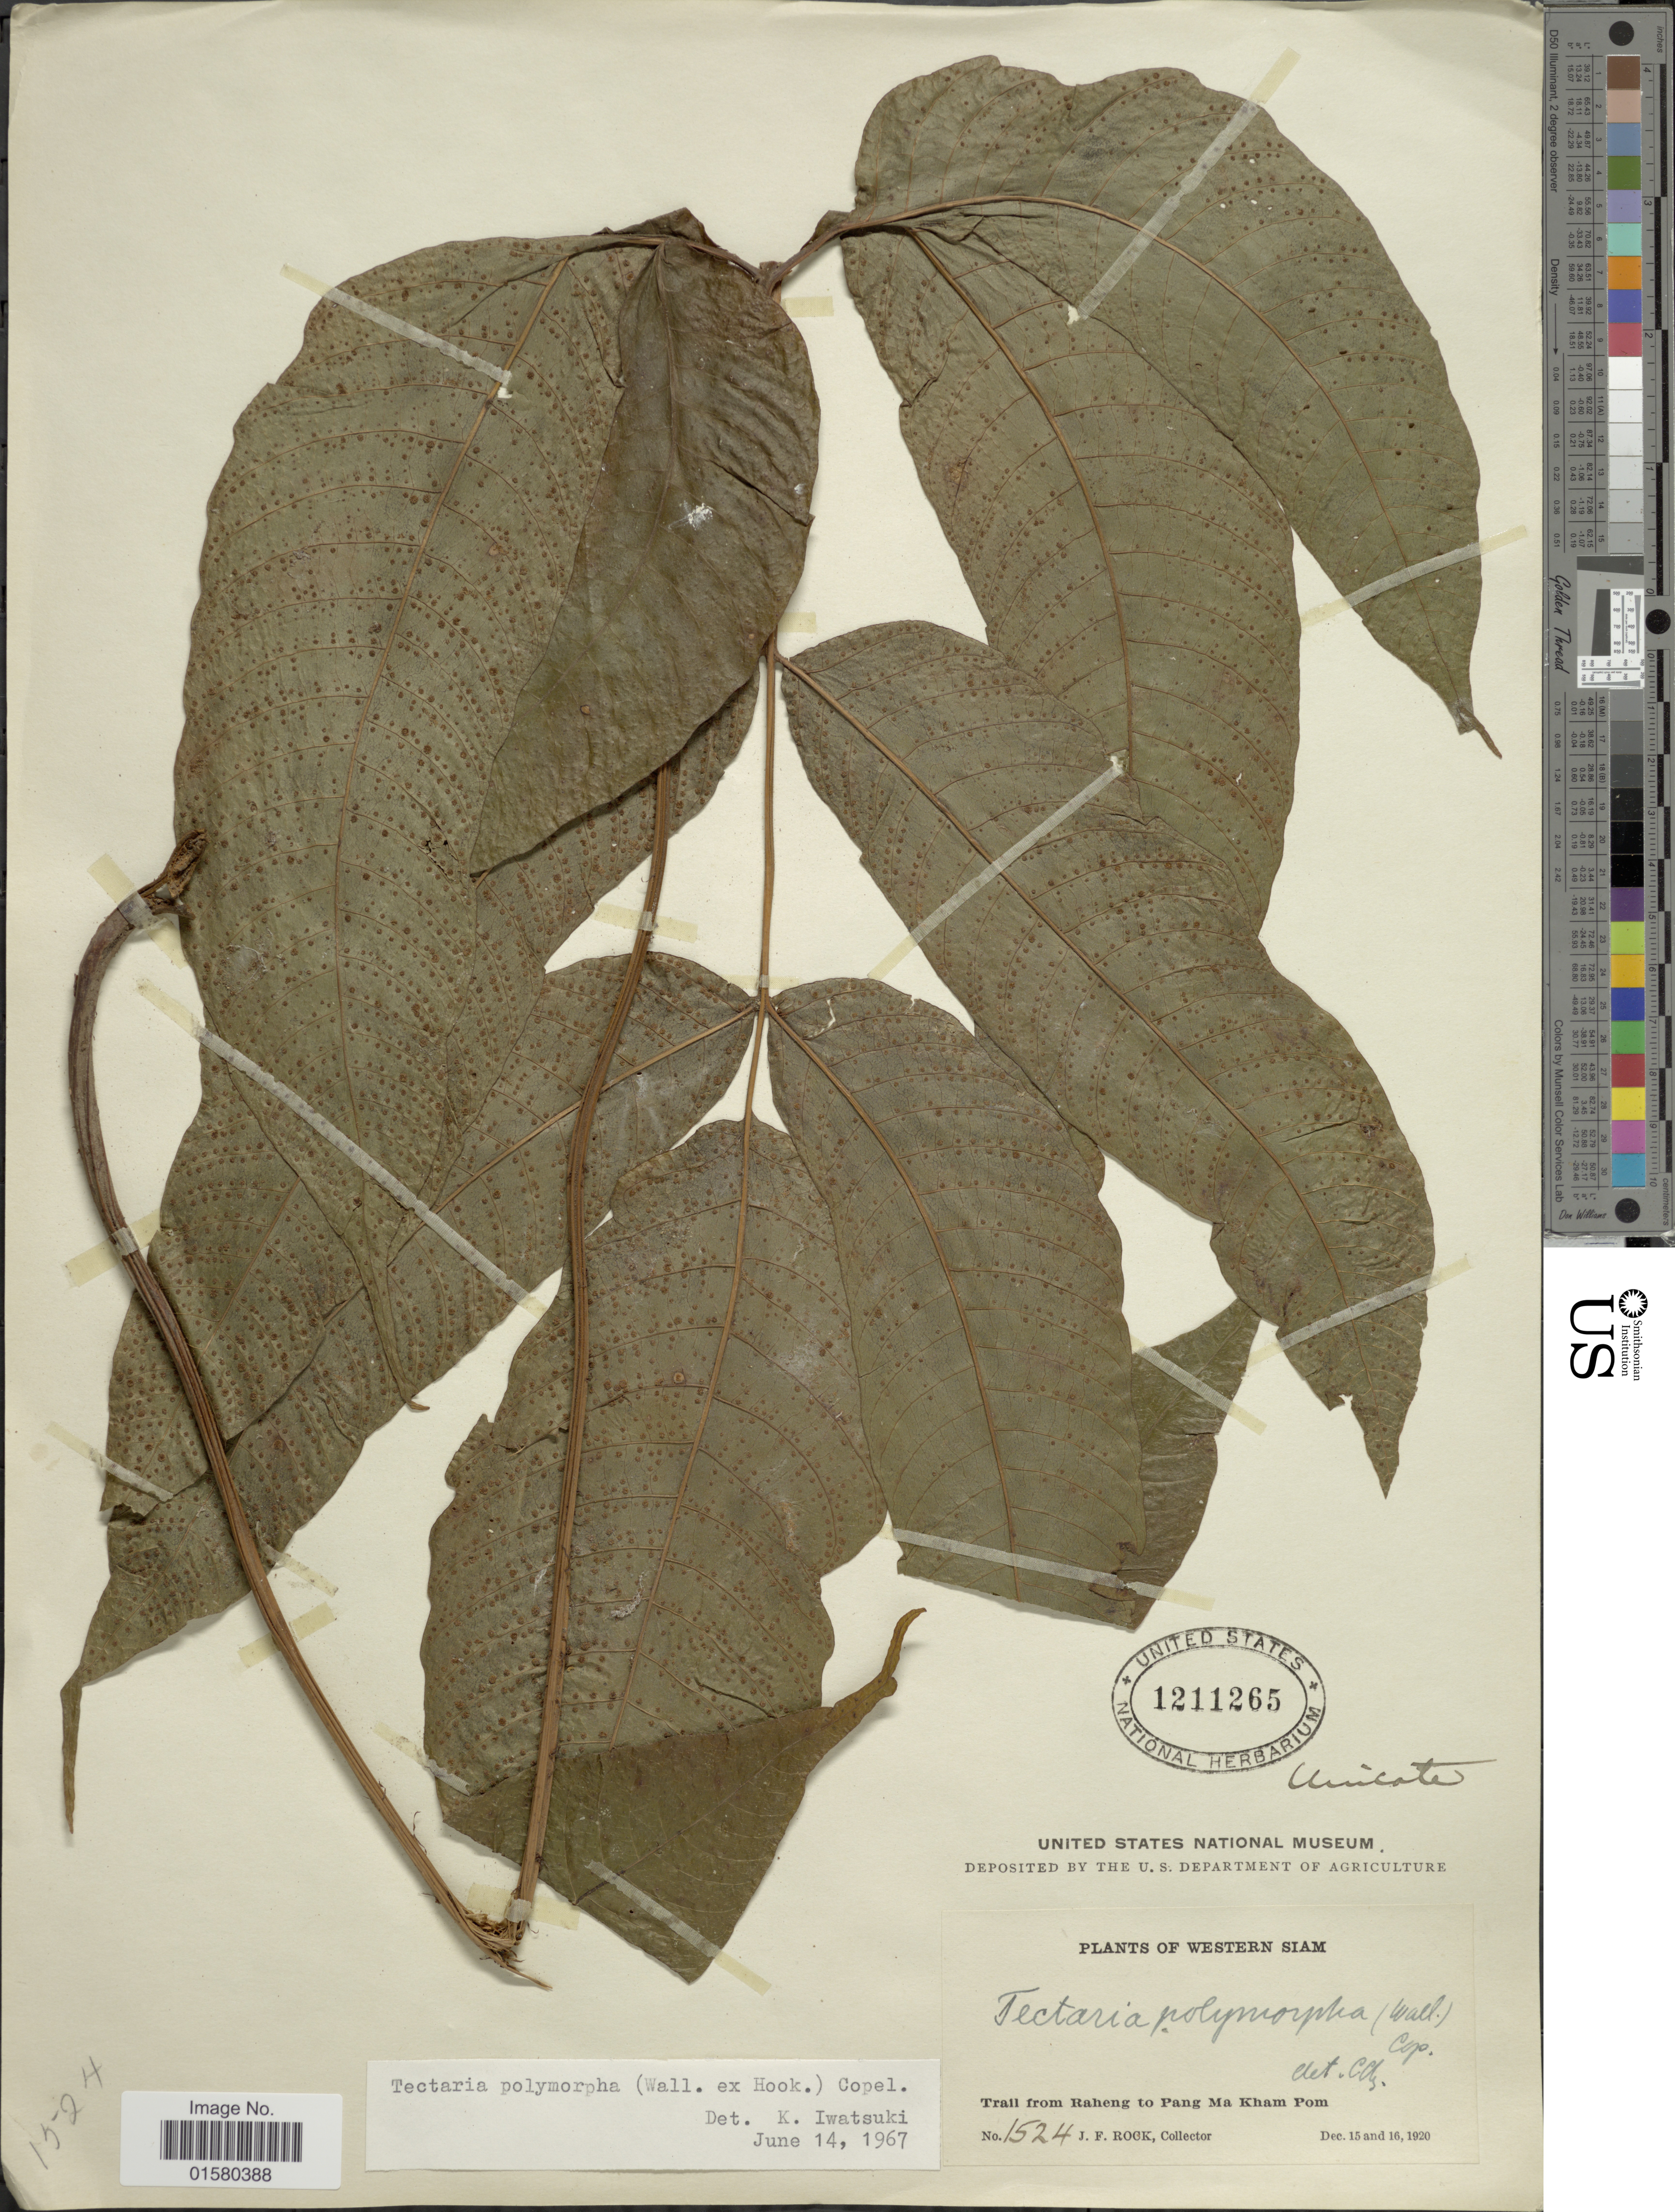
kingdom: Plantae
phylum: Tracheophyta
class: Polypodiopsida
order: Polypodiales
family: Tectariaceae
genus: Tectaria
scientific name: Tectaria polymorpha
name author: (Wall. ex Hook.) Copel.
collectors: J. Rock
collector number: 1524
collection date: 1920-12-15/1920-12-16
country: Thailand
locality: Western Siam, Trail from Raheng to Pang Ma Kham Pom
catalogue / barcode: US 1211265